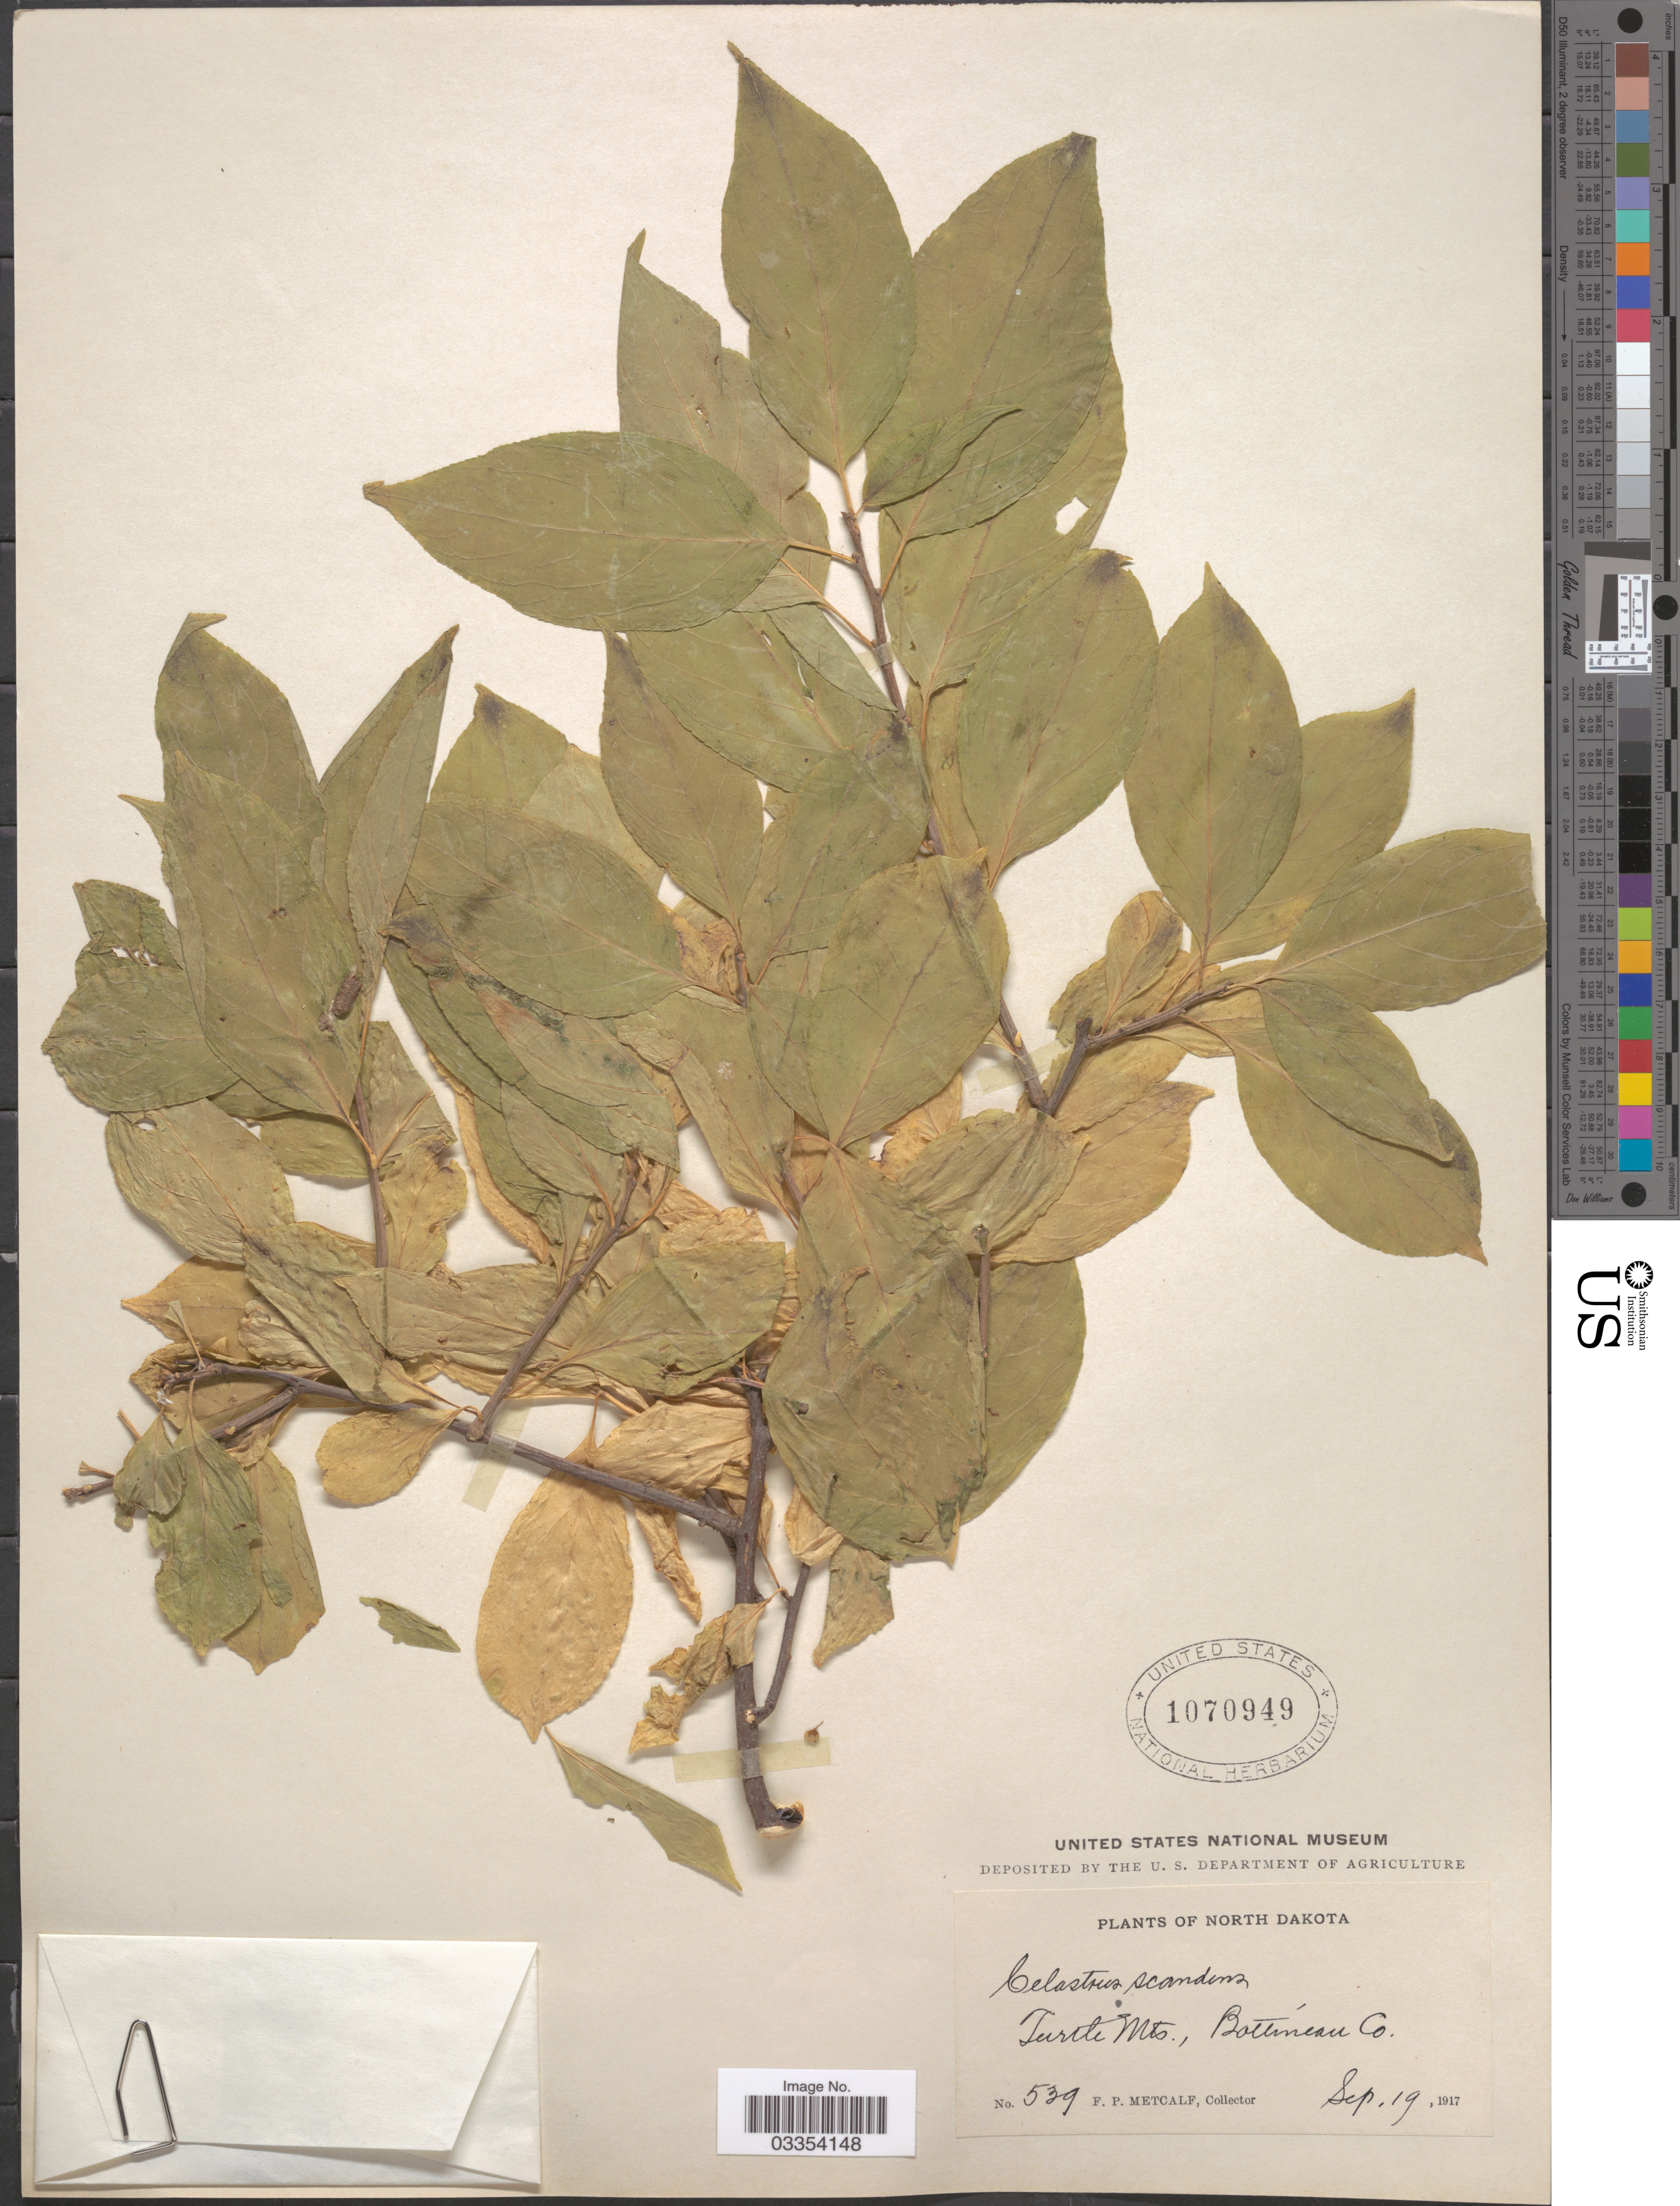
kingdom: Plantae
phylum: Tracheophyta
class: Magnoliopsida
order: Celastrales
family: Celastraceae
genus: Celastrus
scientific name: Celastrus scandens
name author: L.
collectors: F. Metcalf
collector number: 539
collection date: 1917-09-19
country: United States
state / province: North Dakota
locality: Turtle Mts., Bottineau Co.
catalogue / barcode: US 1070949